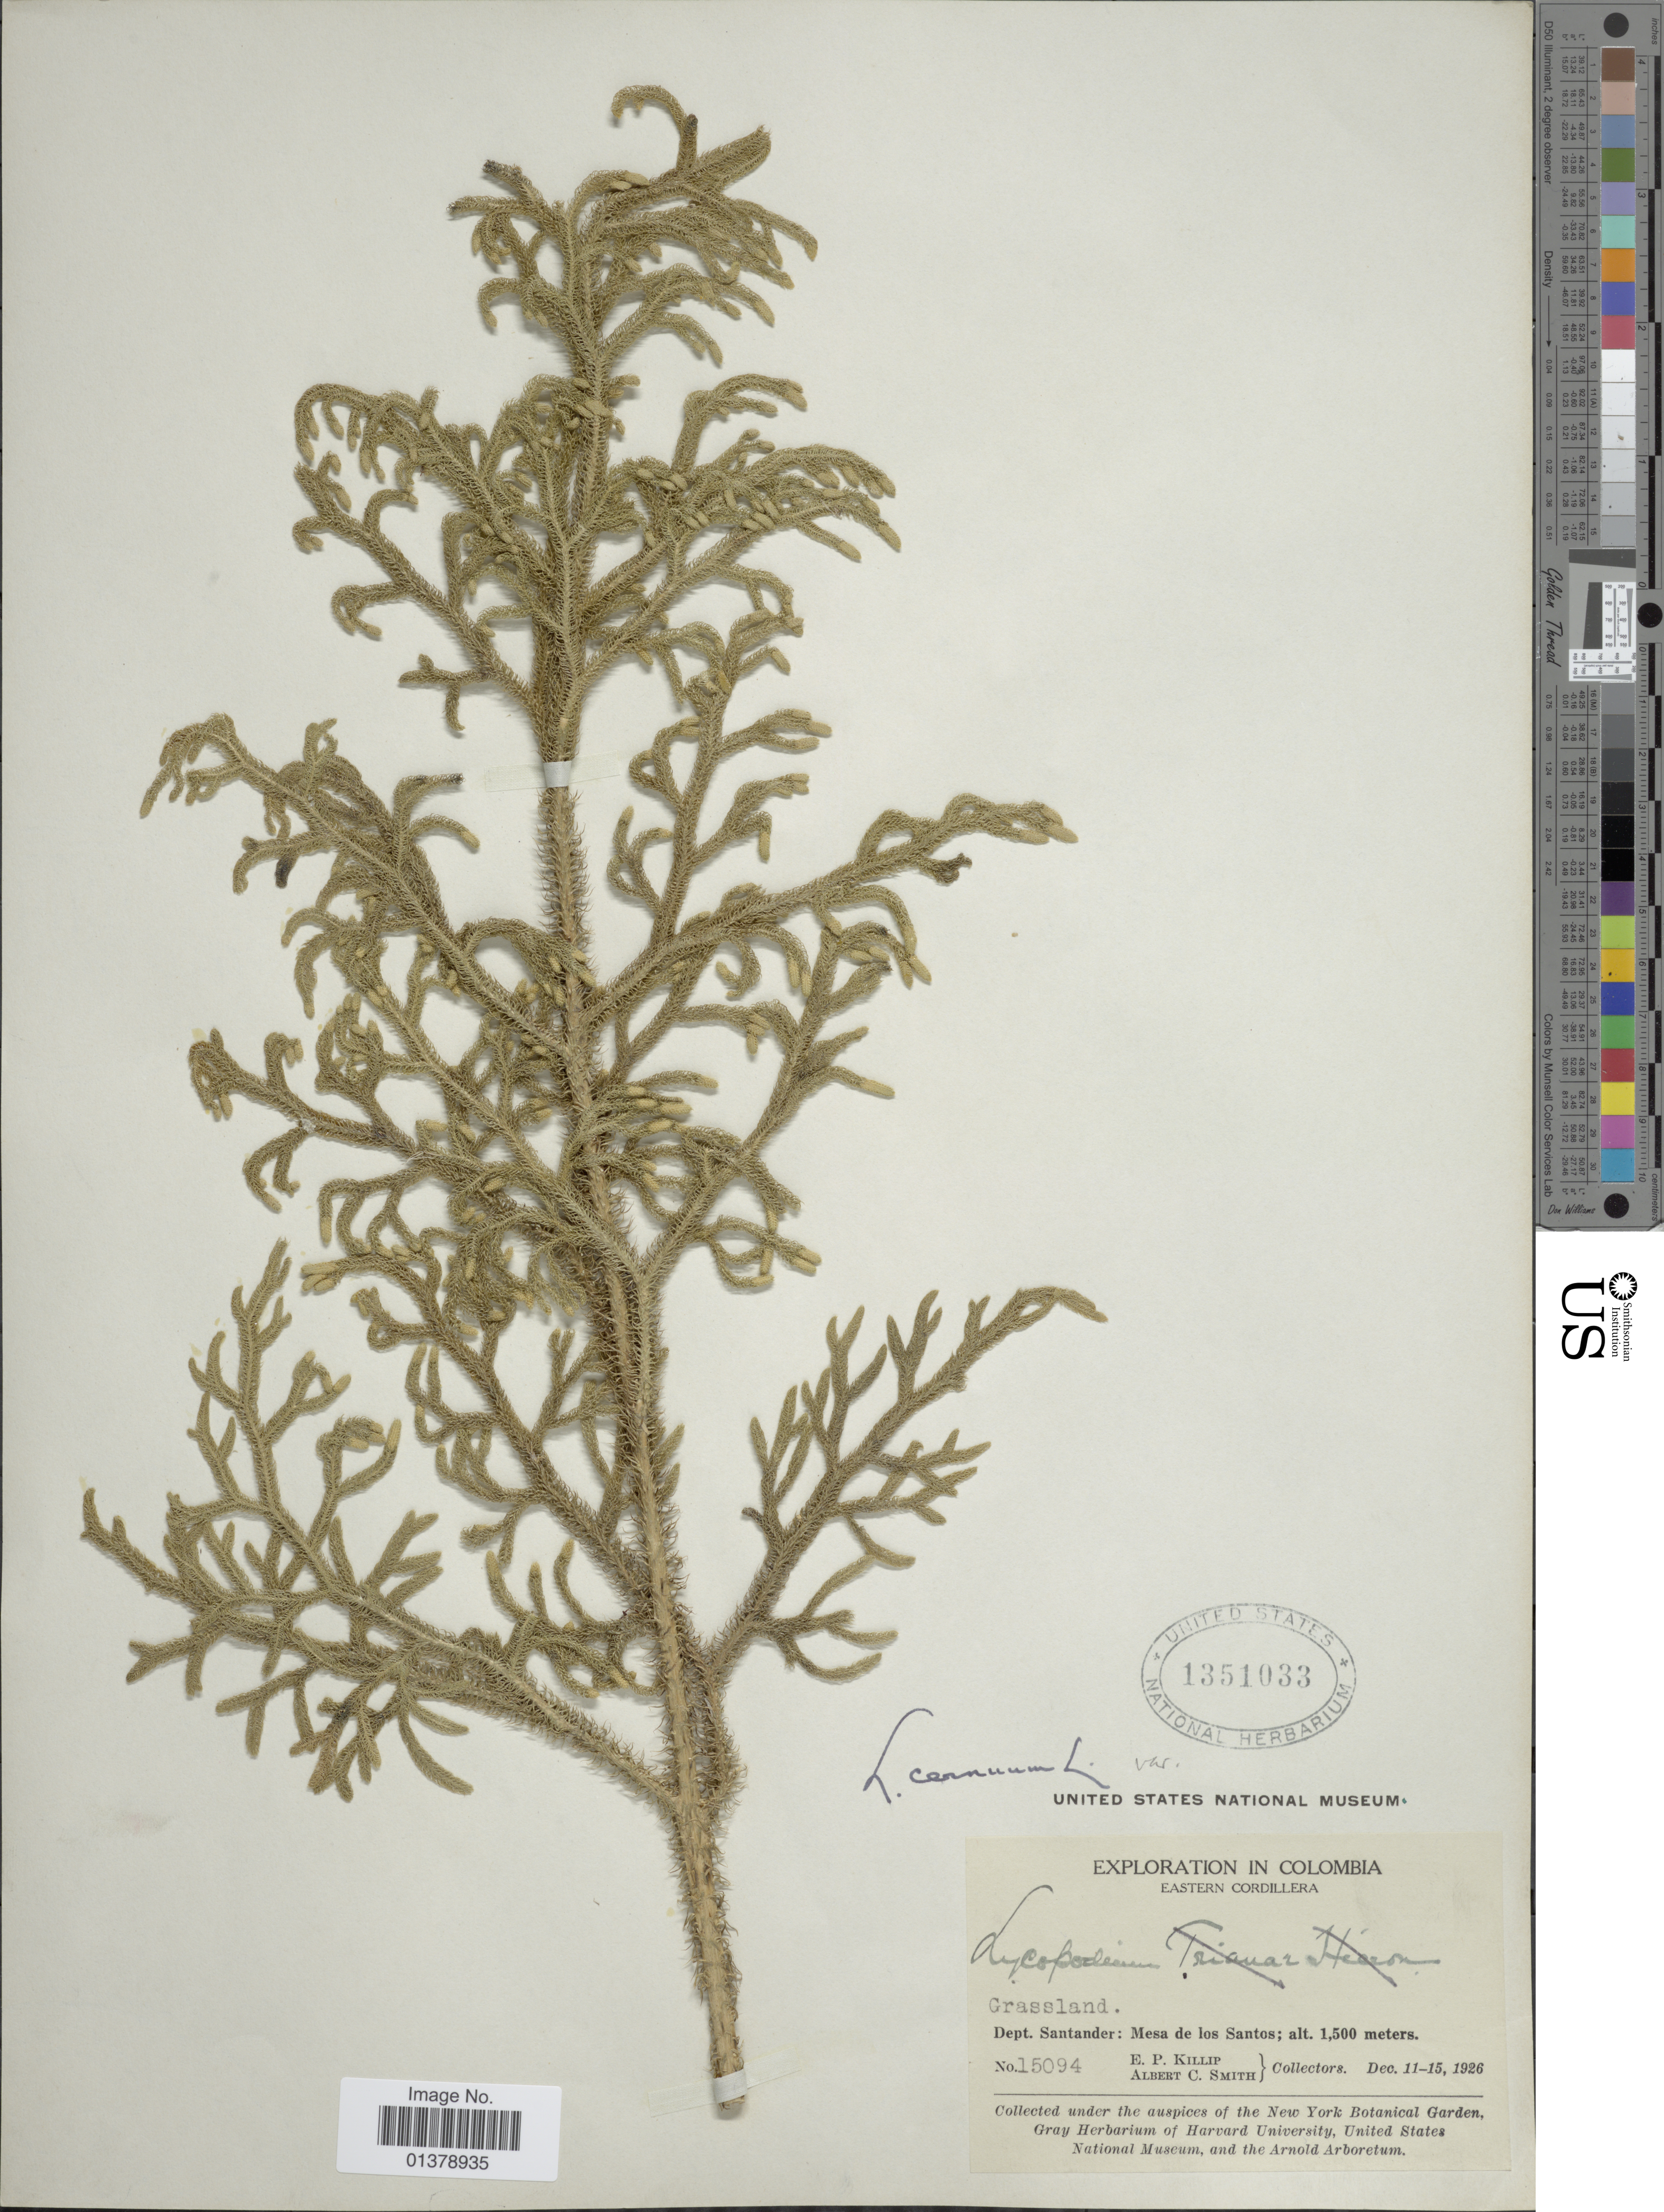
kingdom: Plantae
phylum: Tracheophyta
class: Lycopodiopsida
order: Lycopodiales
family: Lycopodiaceae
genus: Palhinhaea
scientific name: Palhinhaea cernua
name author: (L.) Vasc. & Franco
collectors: E. P. Killip & A. C. Smith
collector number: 15094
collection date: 1926-12-11/1926-12-15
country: Colombia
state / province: Santander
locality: Mesa de los Santos, Eastern Cordillera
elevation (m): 1500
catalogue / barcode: US 1351033